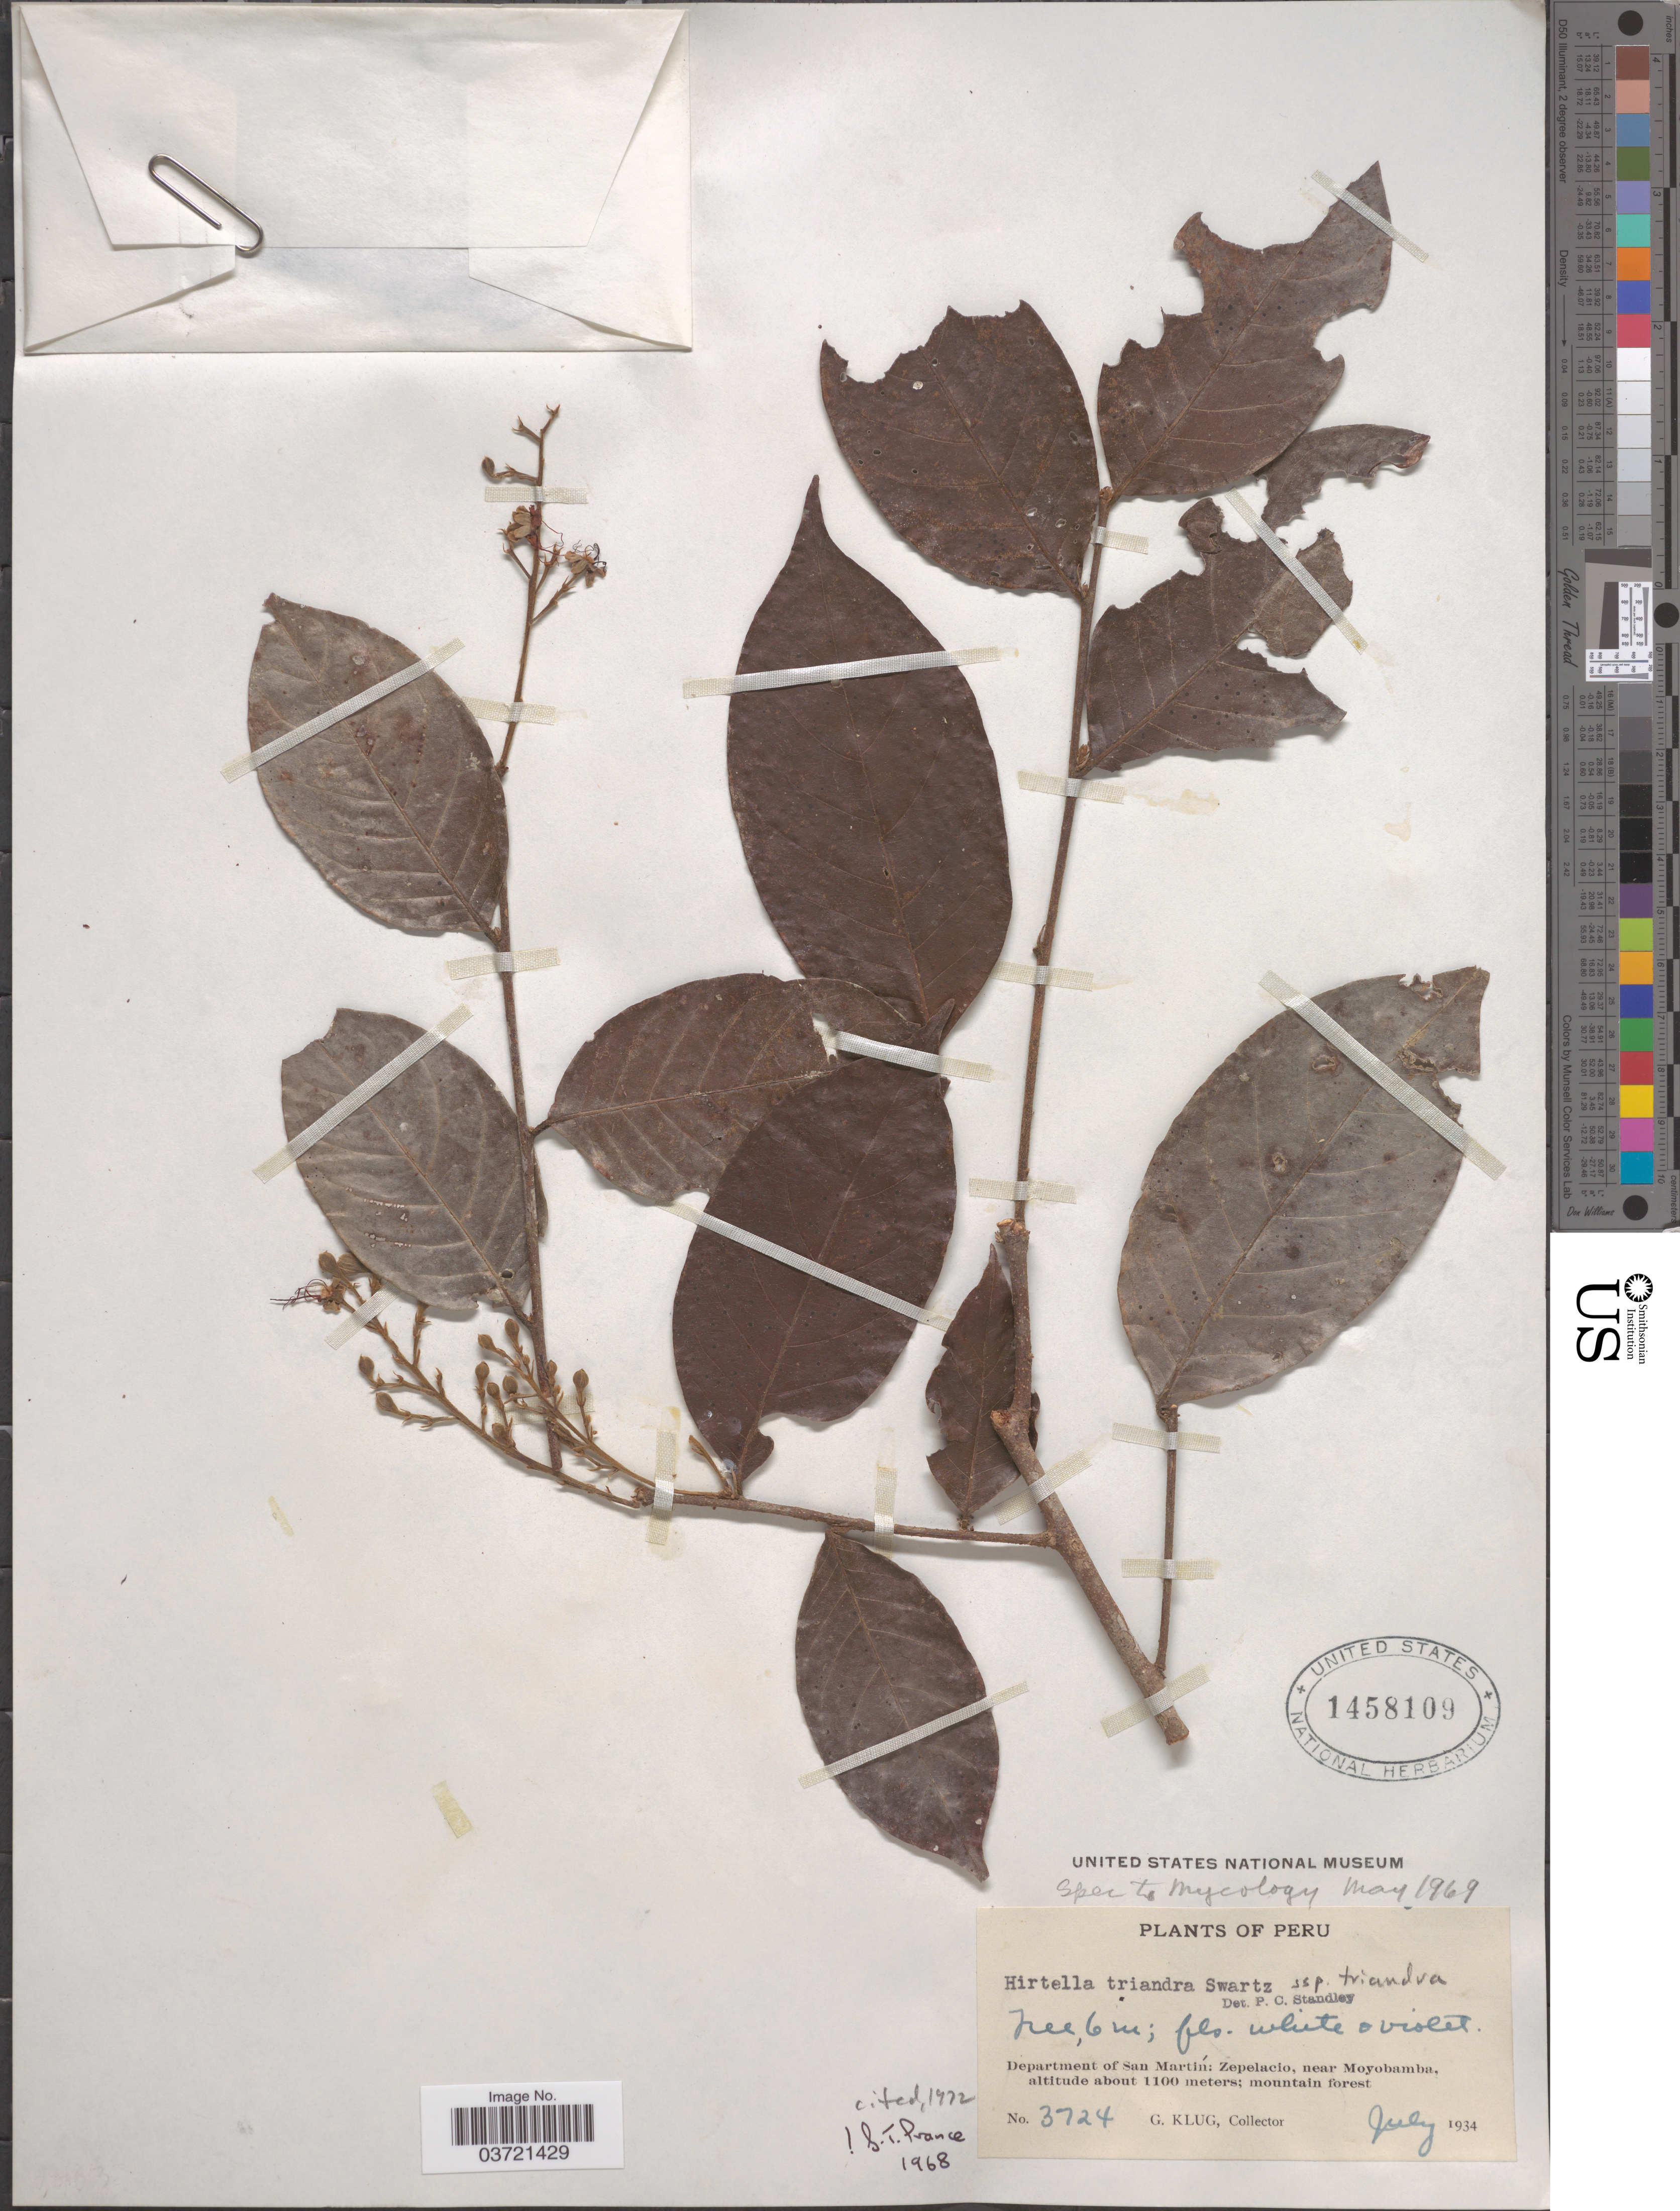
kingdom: Plantae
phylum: Tracheophyta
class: Magnoliopsida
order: Malpighiales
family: Chrysobalanaceae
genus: Hirtella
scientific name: Hirtella triandra subsp. triandra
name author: Sw.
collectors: G. Klug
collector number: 3724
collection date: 1934-07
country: Peru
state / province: San Martín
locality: Department of San Martín: Zepelacio, near Moyobamba.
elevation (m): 1100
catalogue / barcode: US 1458109